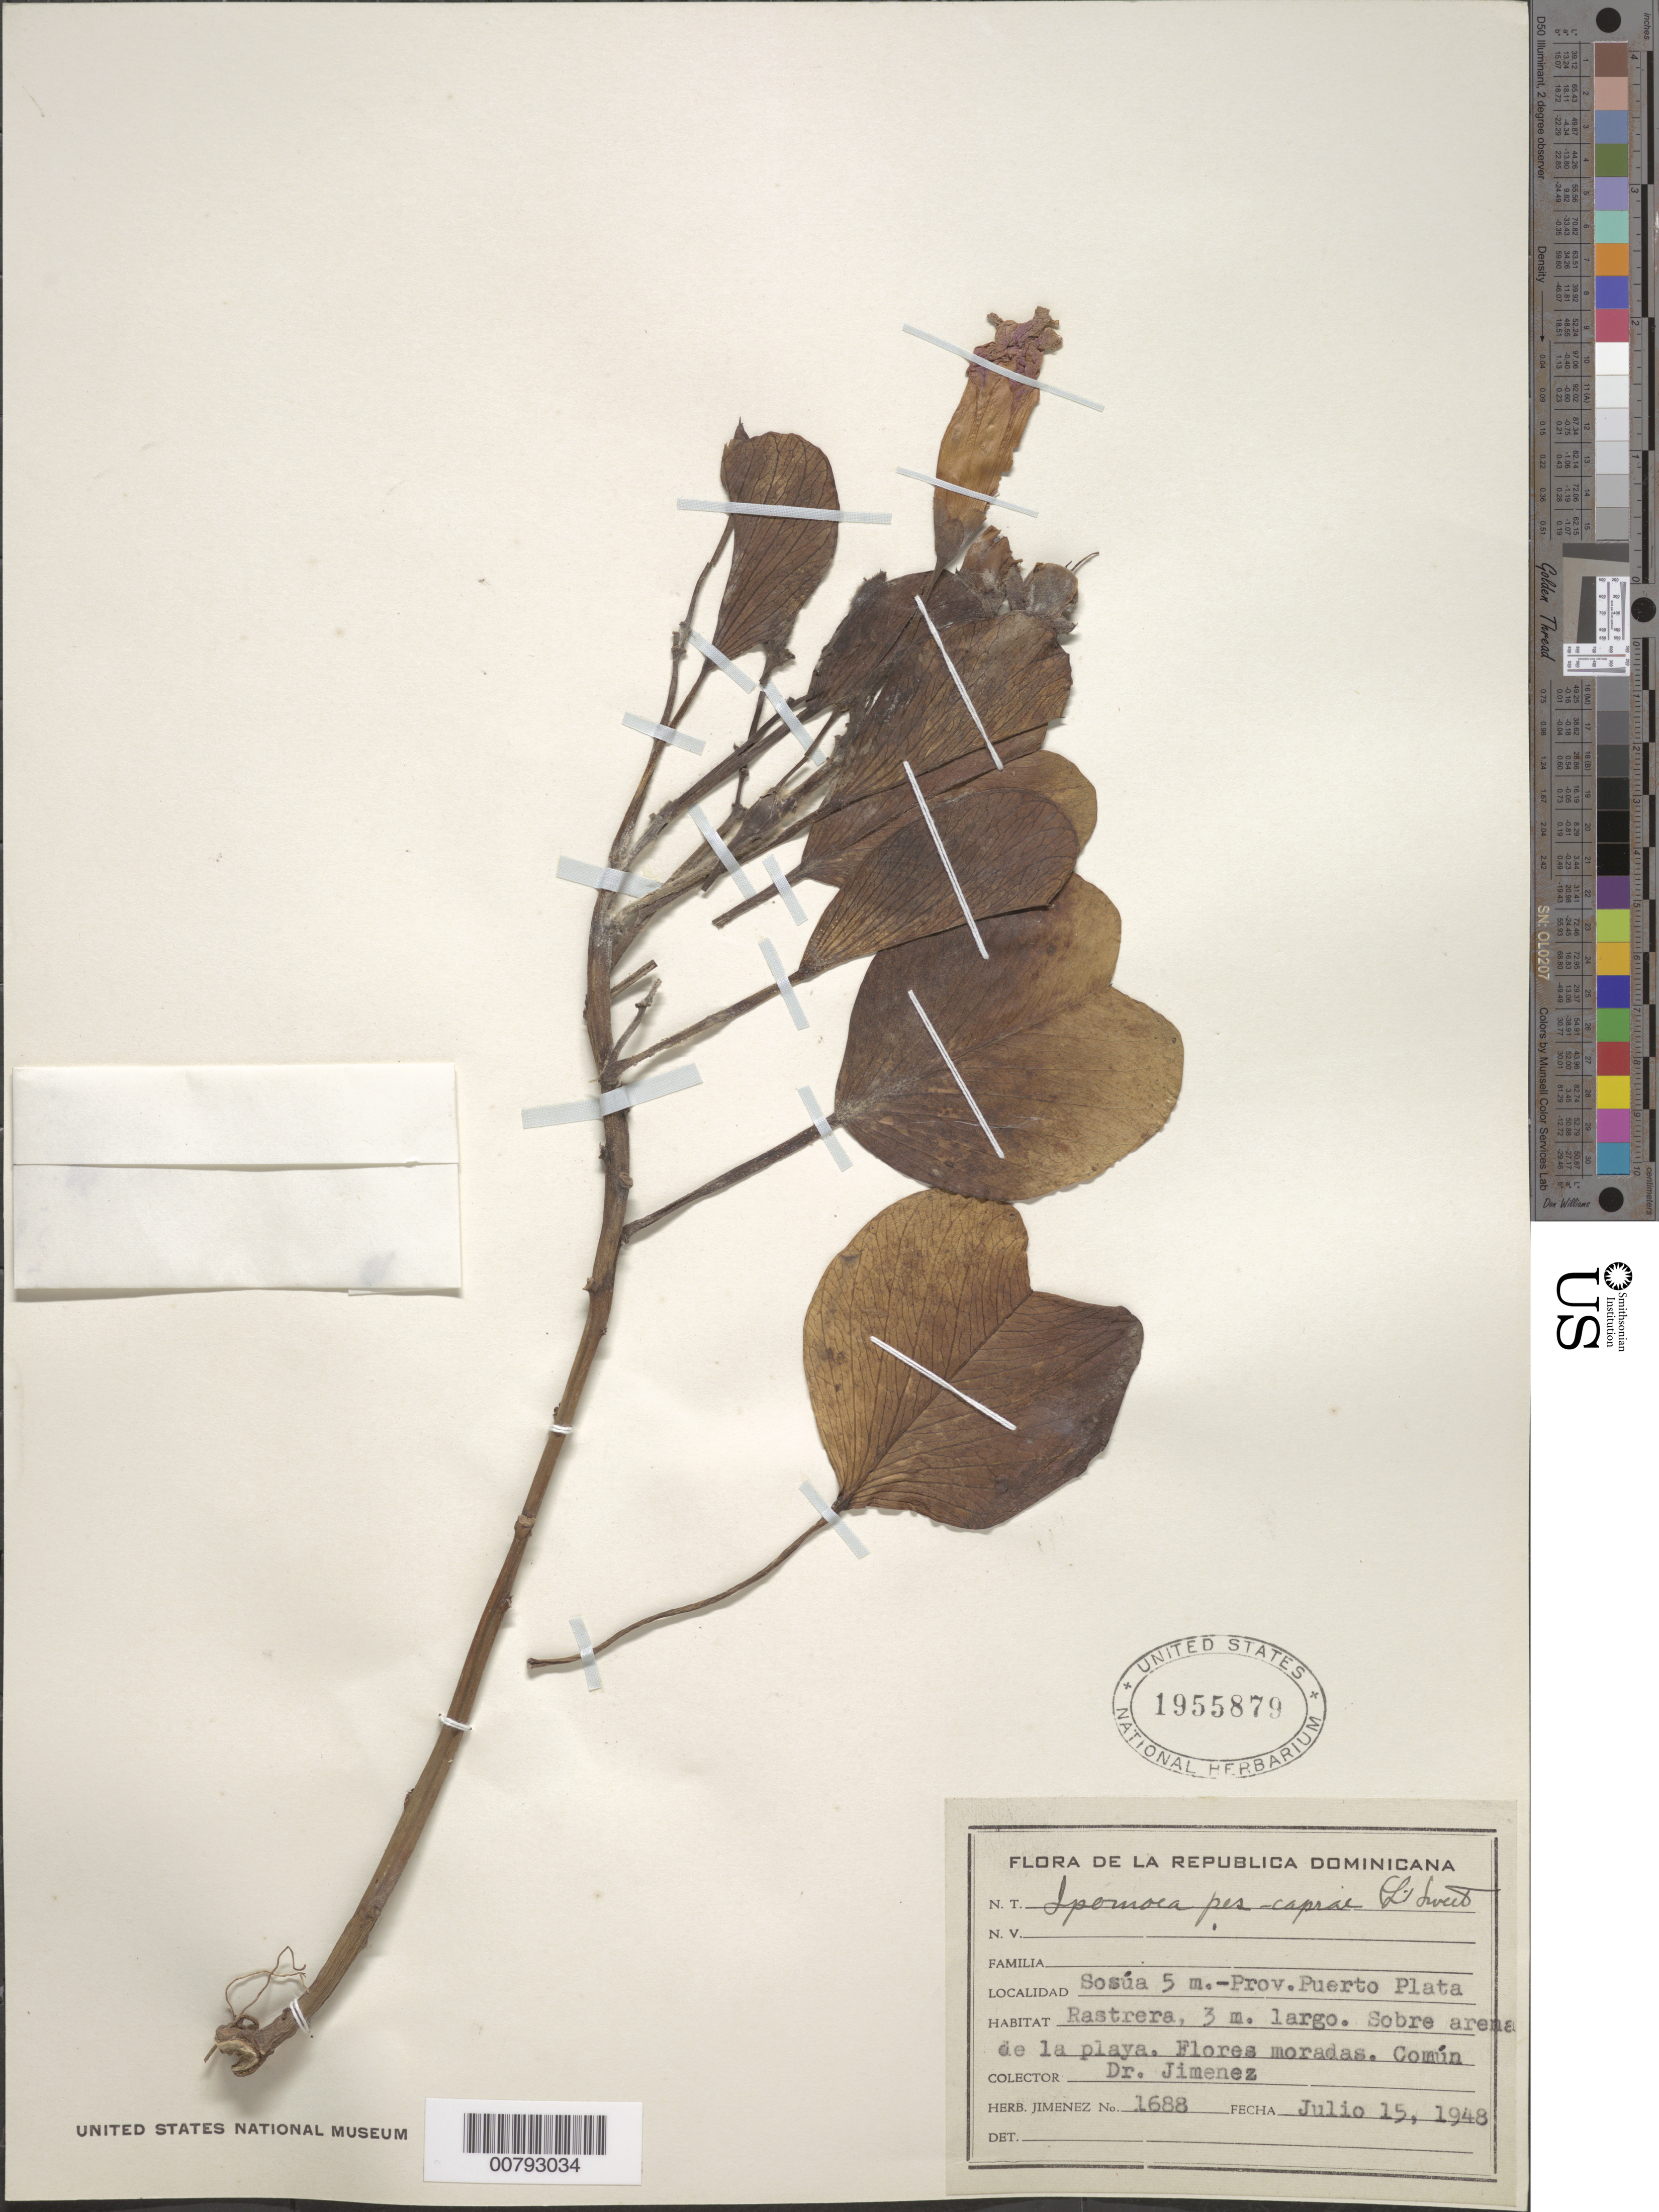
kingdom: Plantae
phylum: Tracheophyta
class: Magnoliopsida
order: Solanales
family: Convolvulaceae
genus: Ipomoea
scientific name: Ipomoea pes-caprae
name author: (L.) R. Br.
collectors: J. J. Jiménez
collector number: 1688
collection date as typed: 15 Jul 1948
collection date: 1948-07-15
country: Dominican Republic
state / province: Puerto Plata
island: Hispaniola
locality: Sosúa.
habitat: In the beach, over sand.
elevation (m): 5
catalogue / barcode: US 1955879